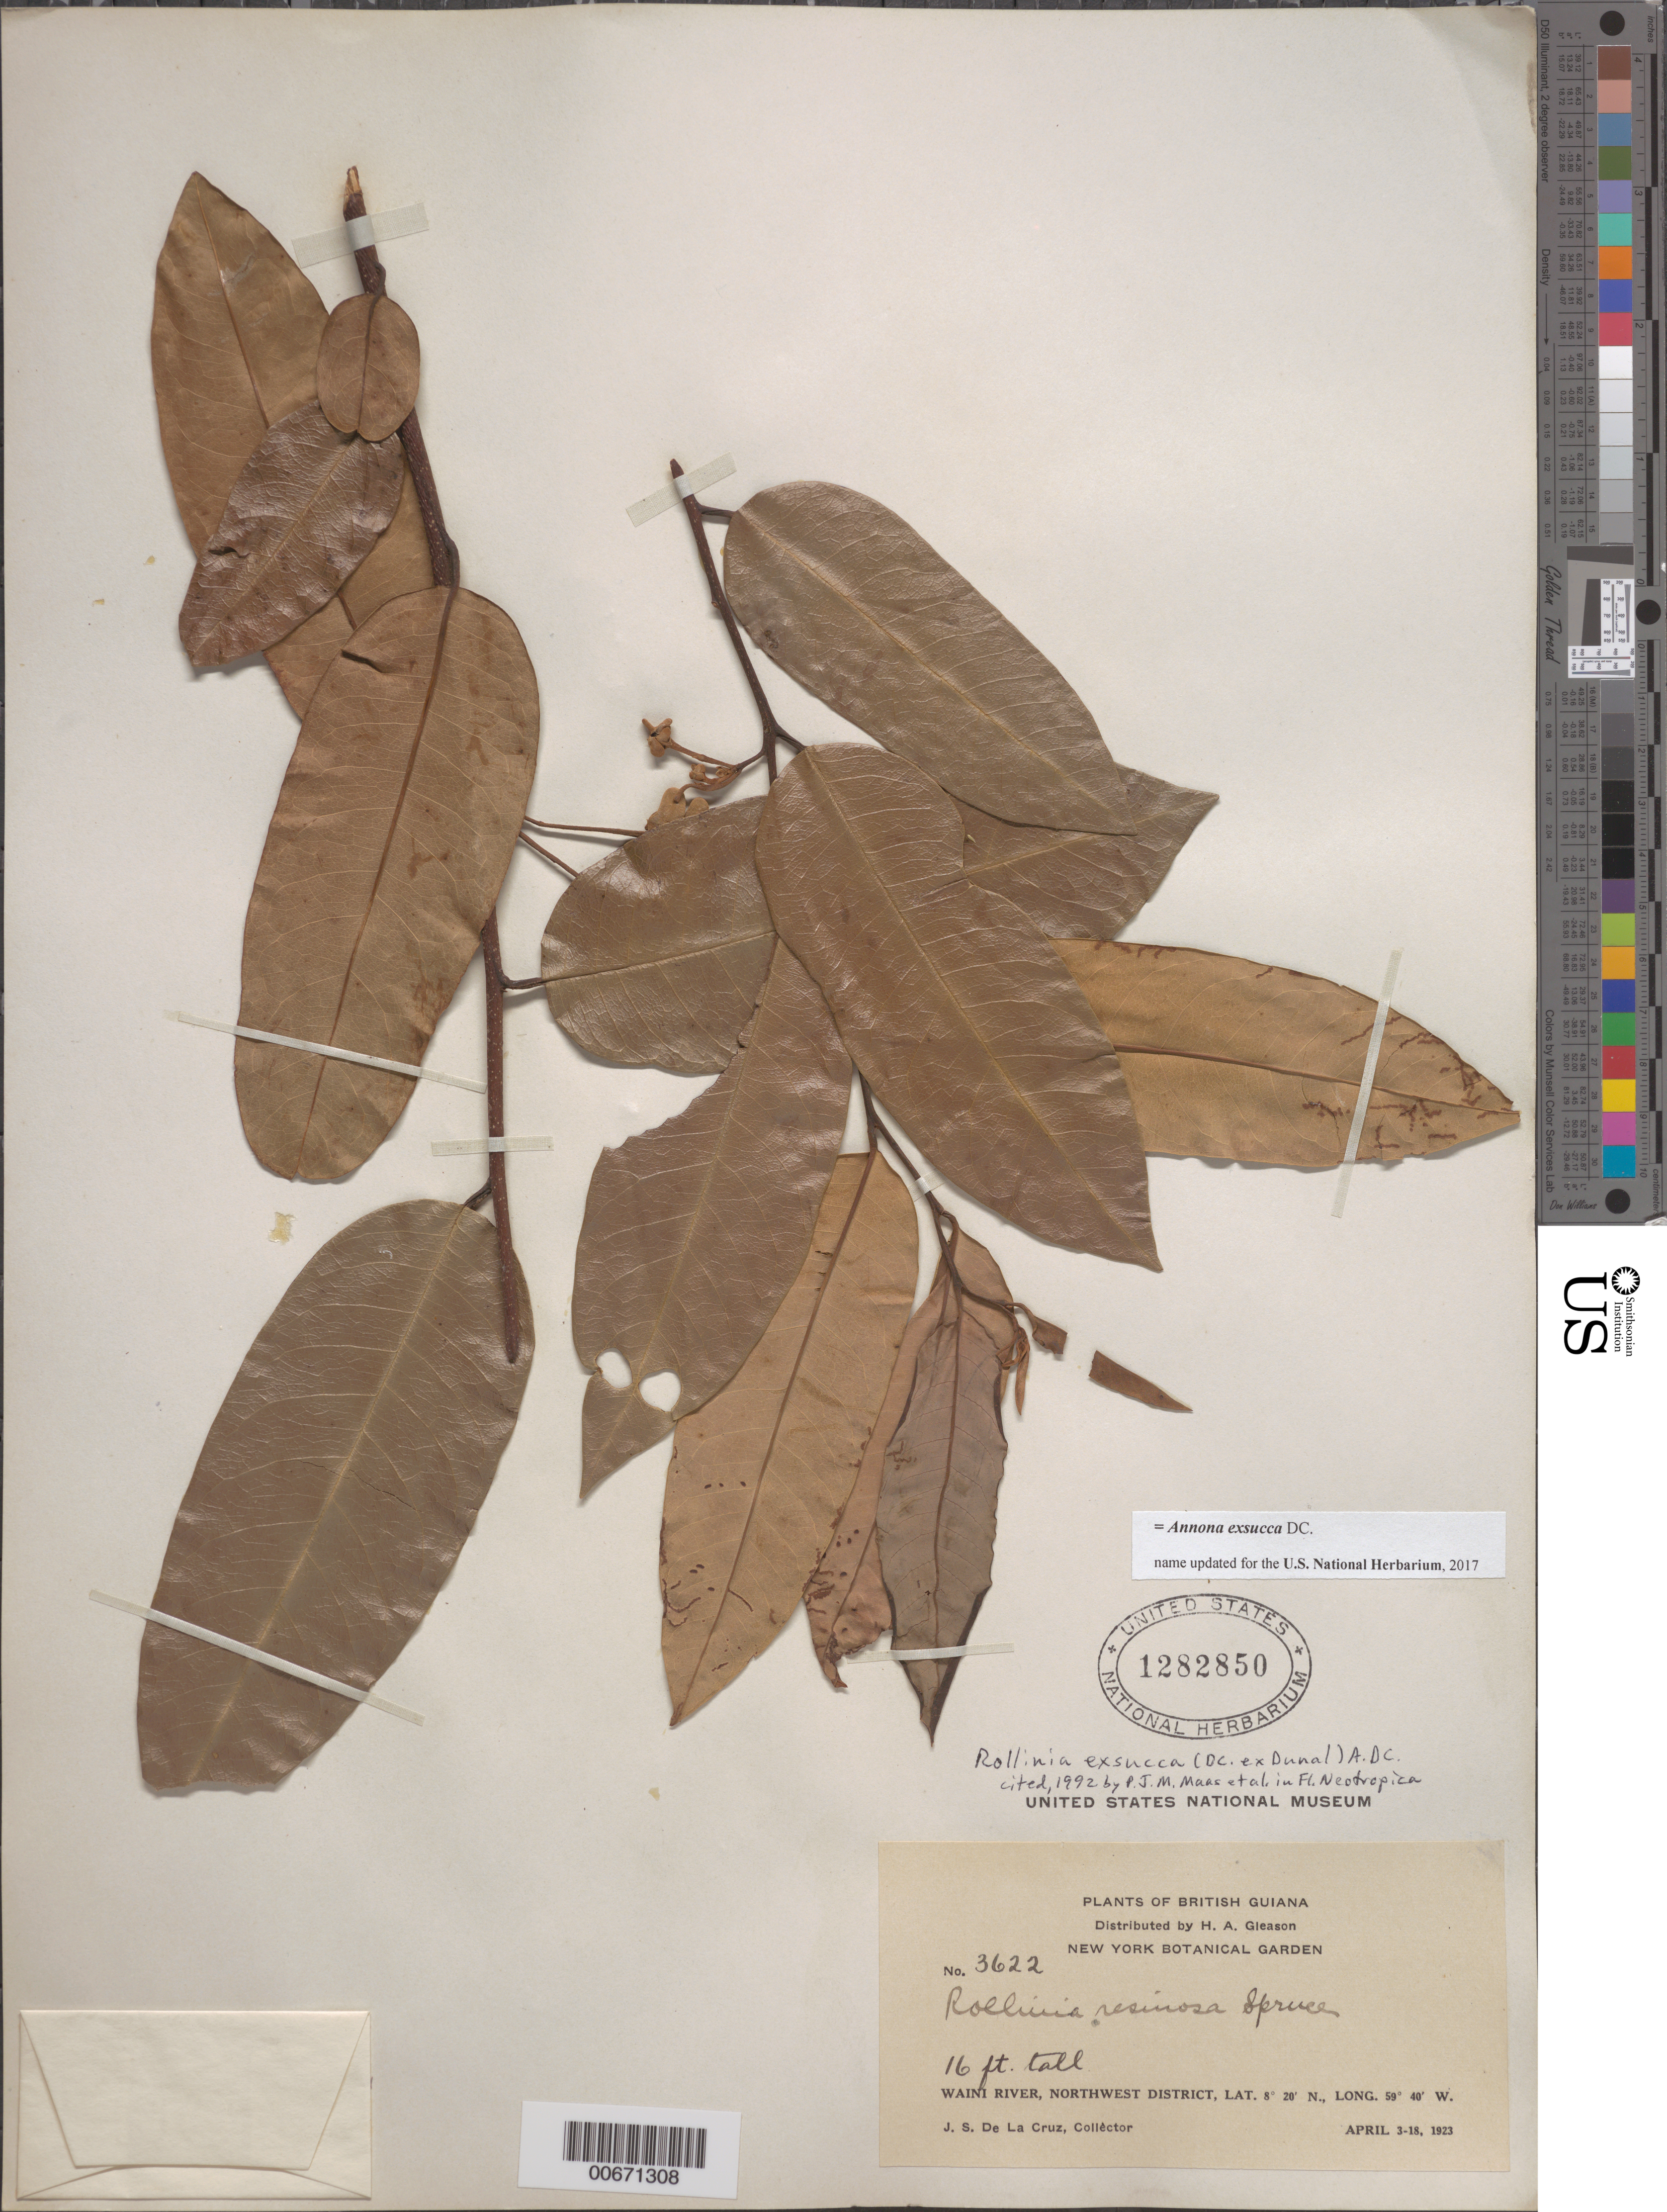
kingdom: Plantae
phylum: Tracheophyta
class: Magnoliopsida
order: Magnoliales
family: Annonaceae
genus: Annona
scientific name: Annona exsucca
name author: DC. ex Dunal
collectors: J. S. de la Cruz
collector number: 3622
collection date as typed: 3-Apr-23 to 18-Apr-23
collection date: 1923-04-03/1923-04-18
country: Guyana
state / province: Barima-Waini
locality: Waini R., NW District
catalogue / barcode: US 1282850